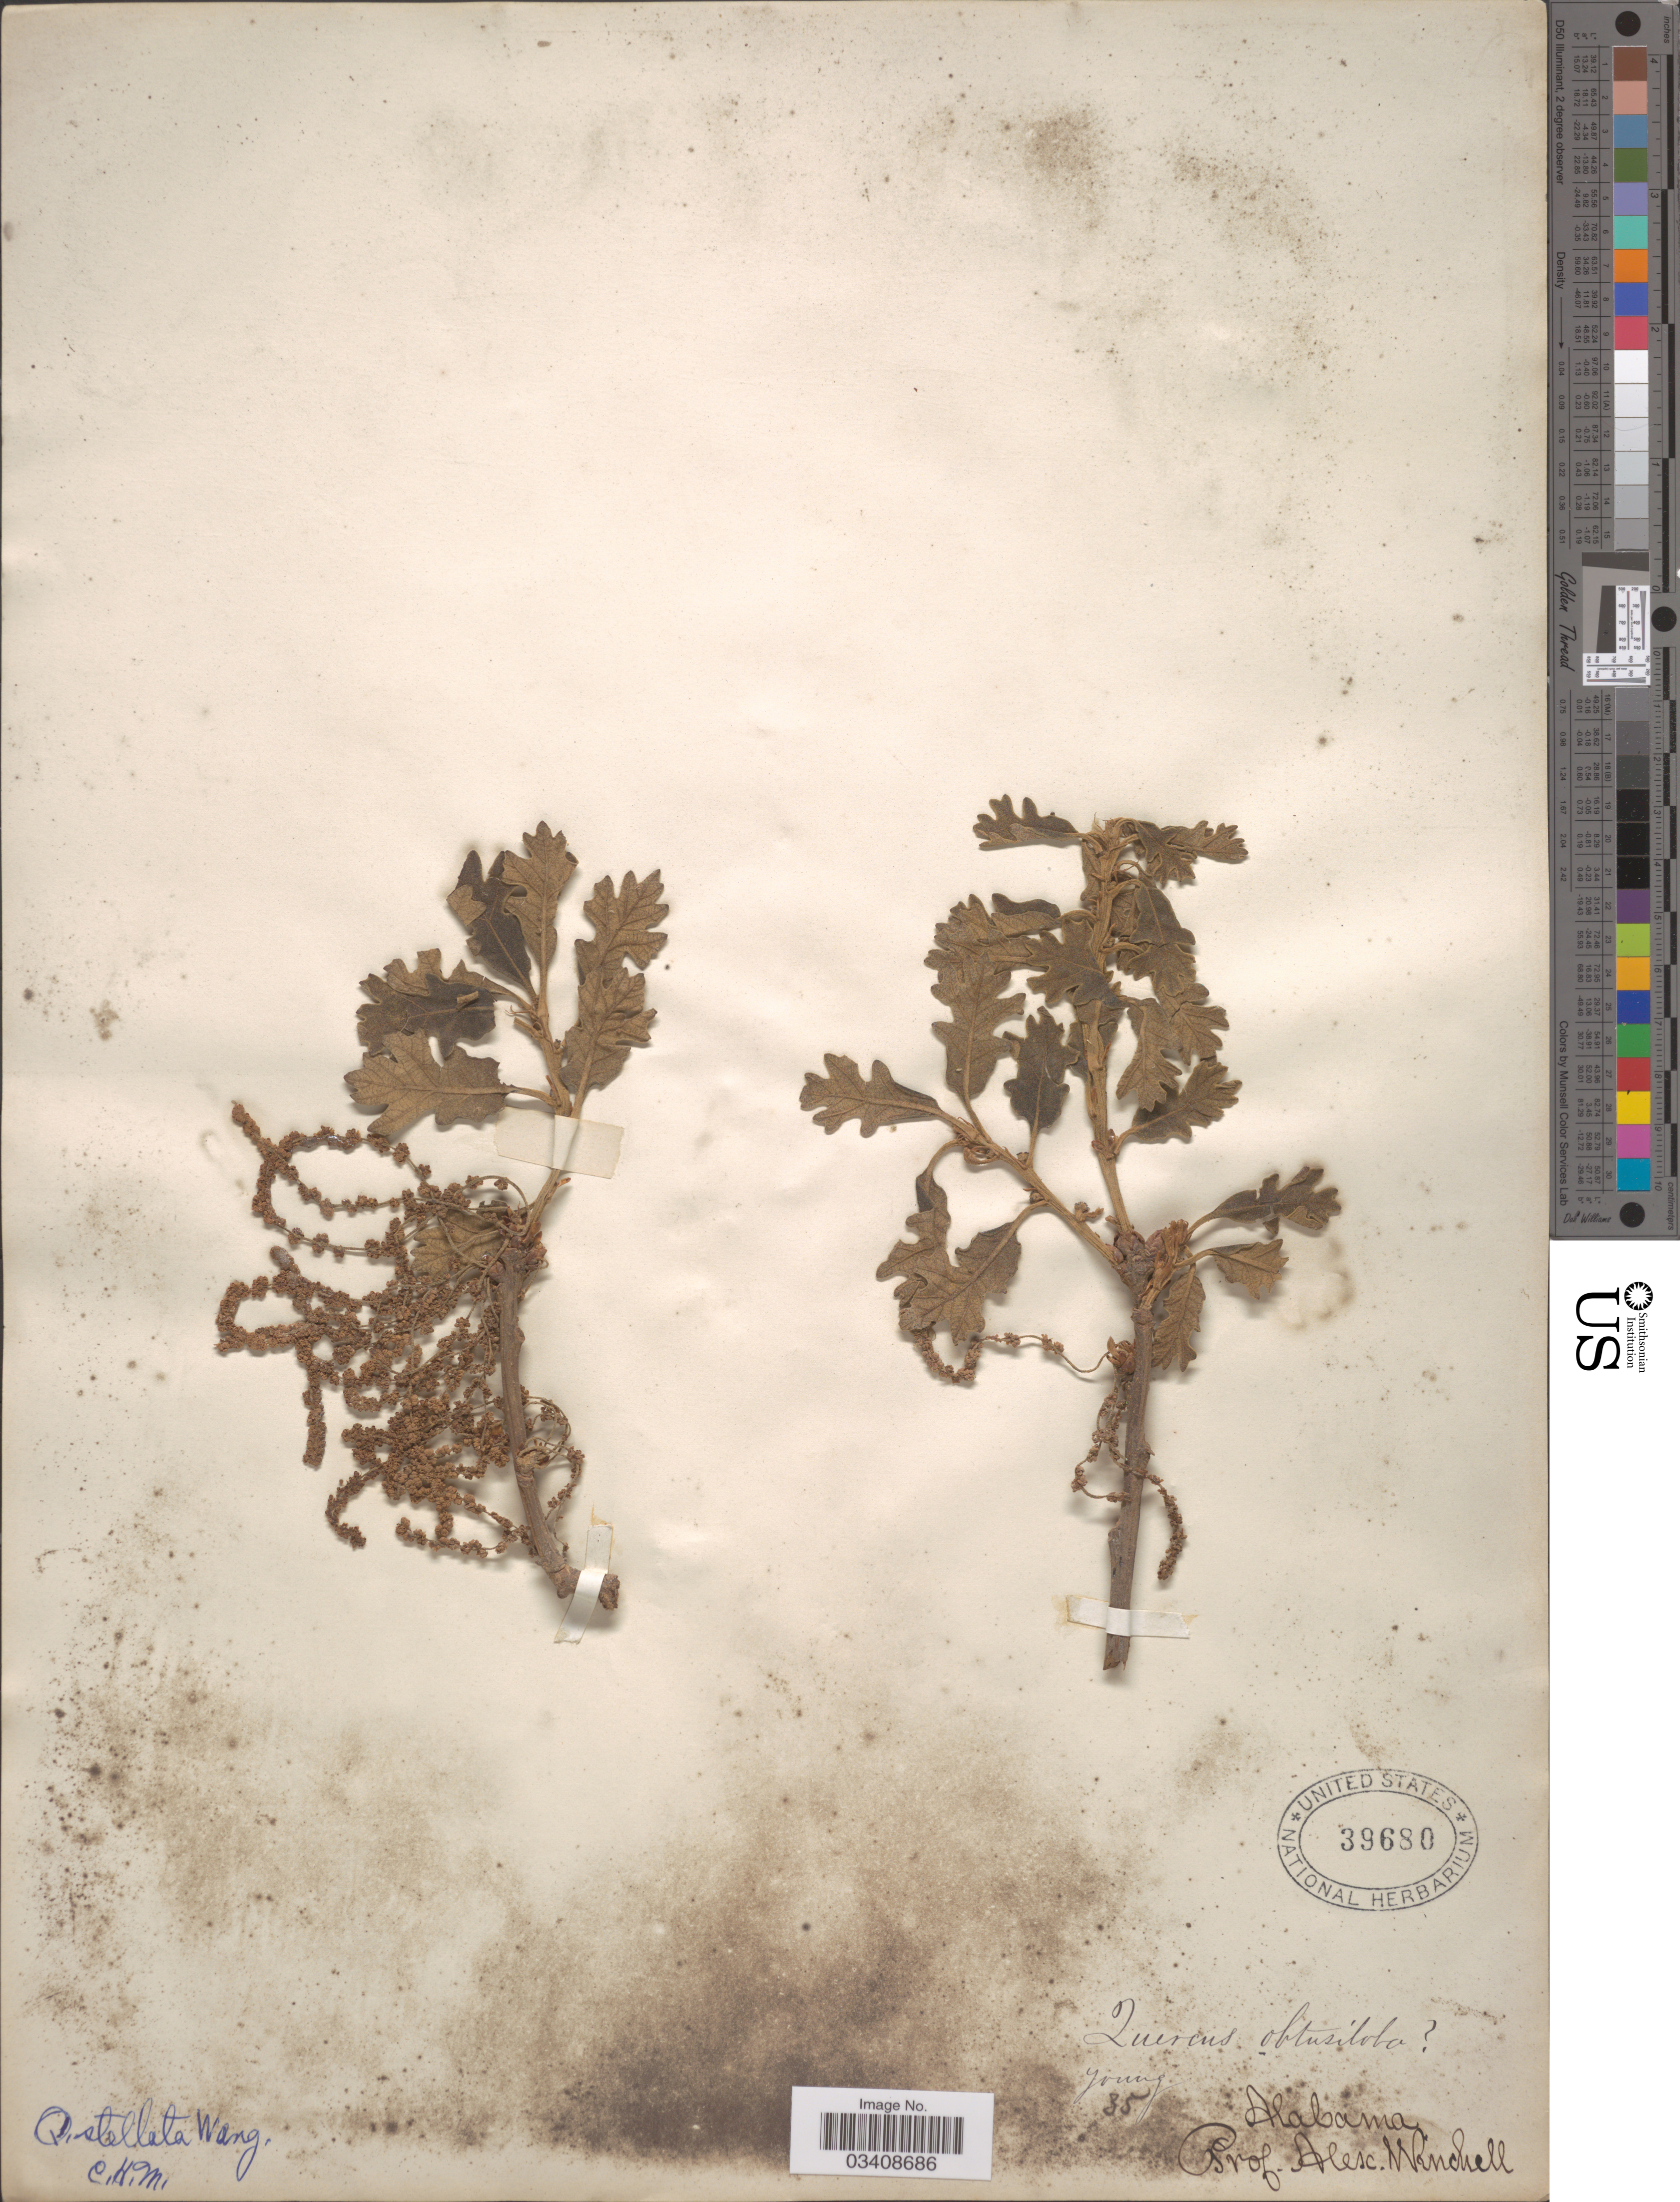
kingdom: Plantae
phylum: Tracheophyta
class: Magnoliopsida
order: Fagales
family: Fagaceae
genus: Quercus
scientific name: Quercus stellata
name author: Wangenh.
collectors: A. Whinchell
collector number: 35*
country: United States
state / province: Alabama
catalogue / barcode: US 39680